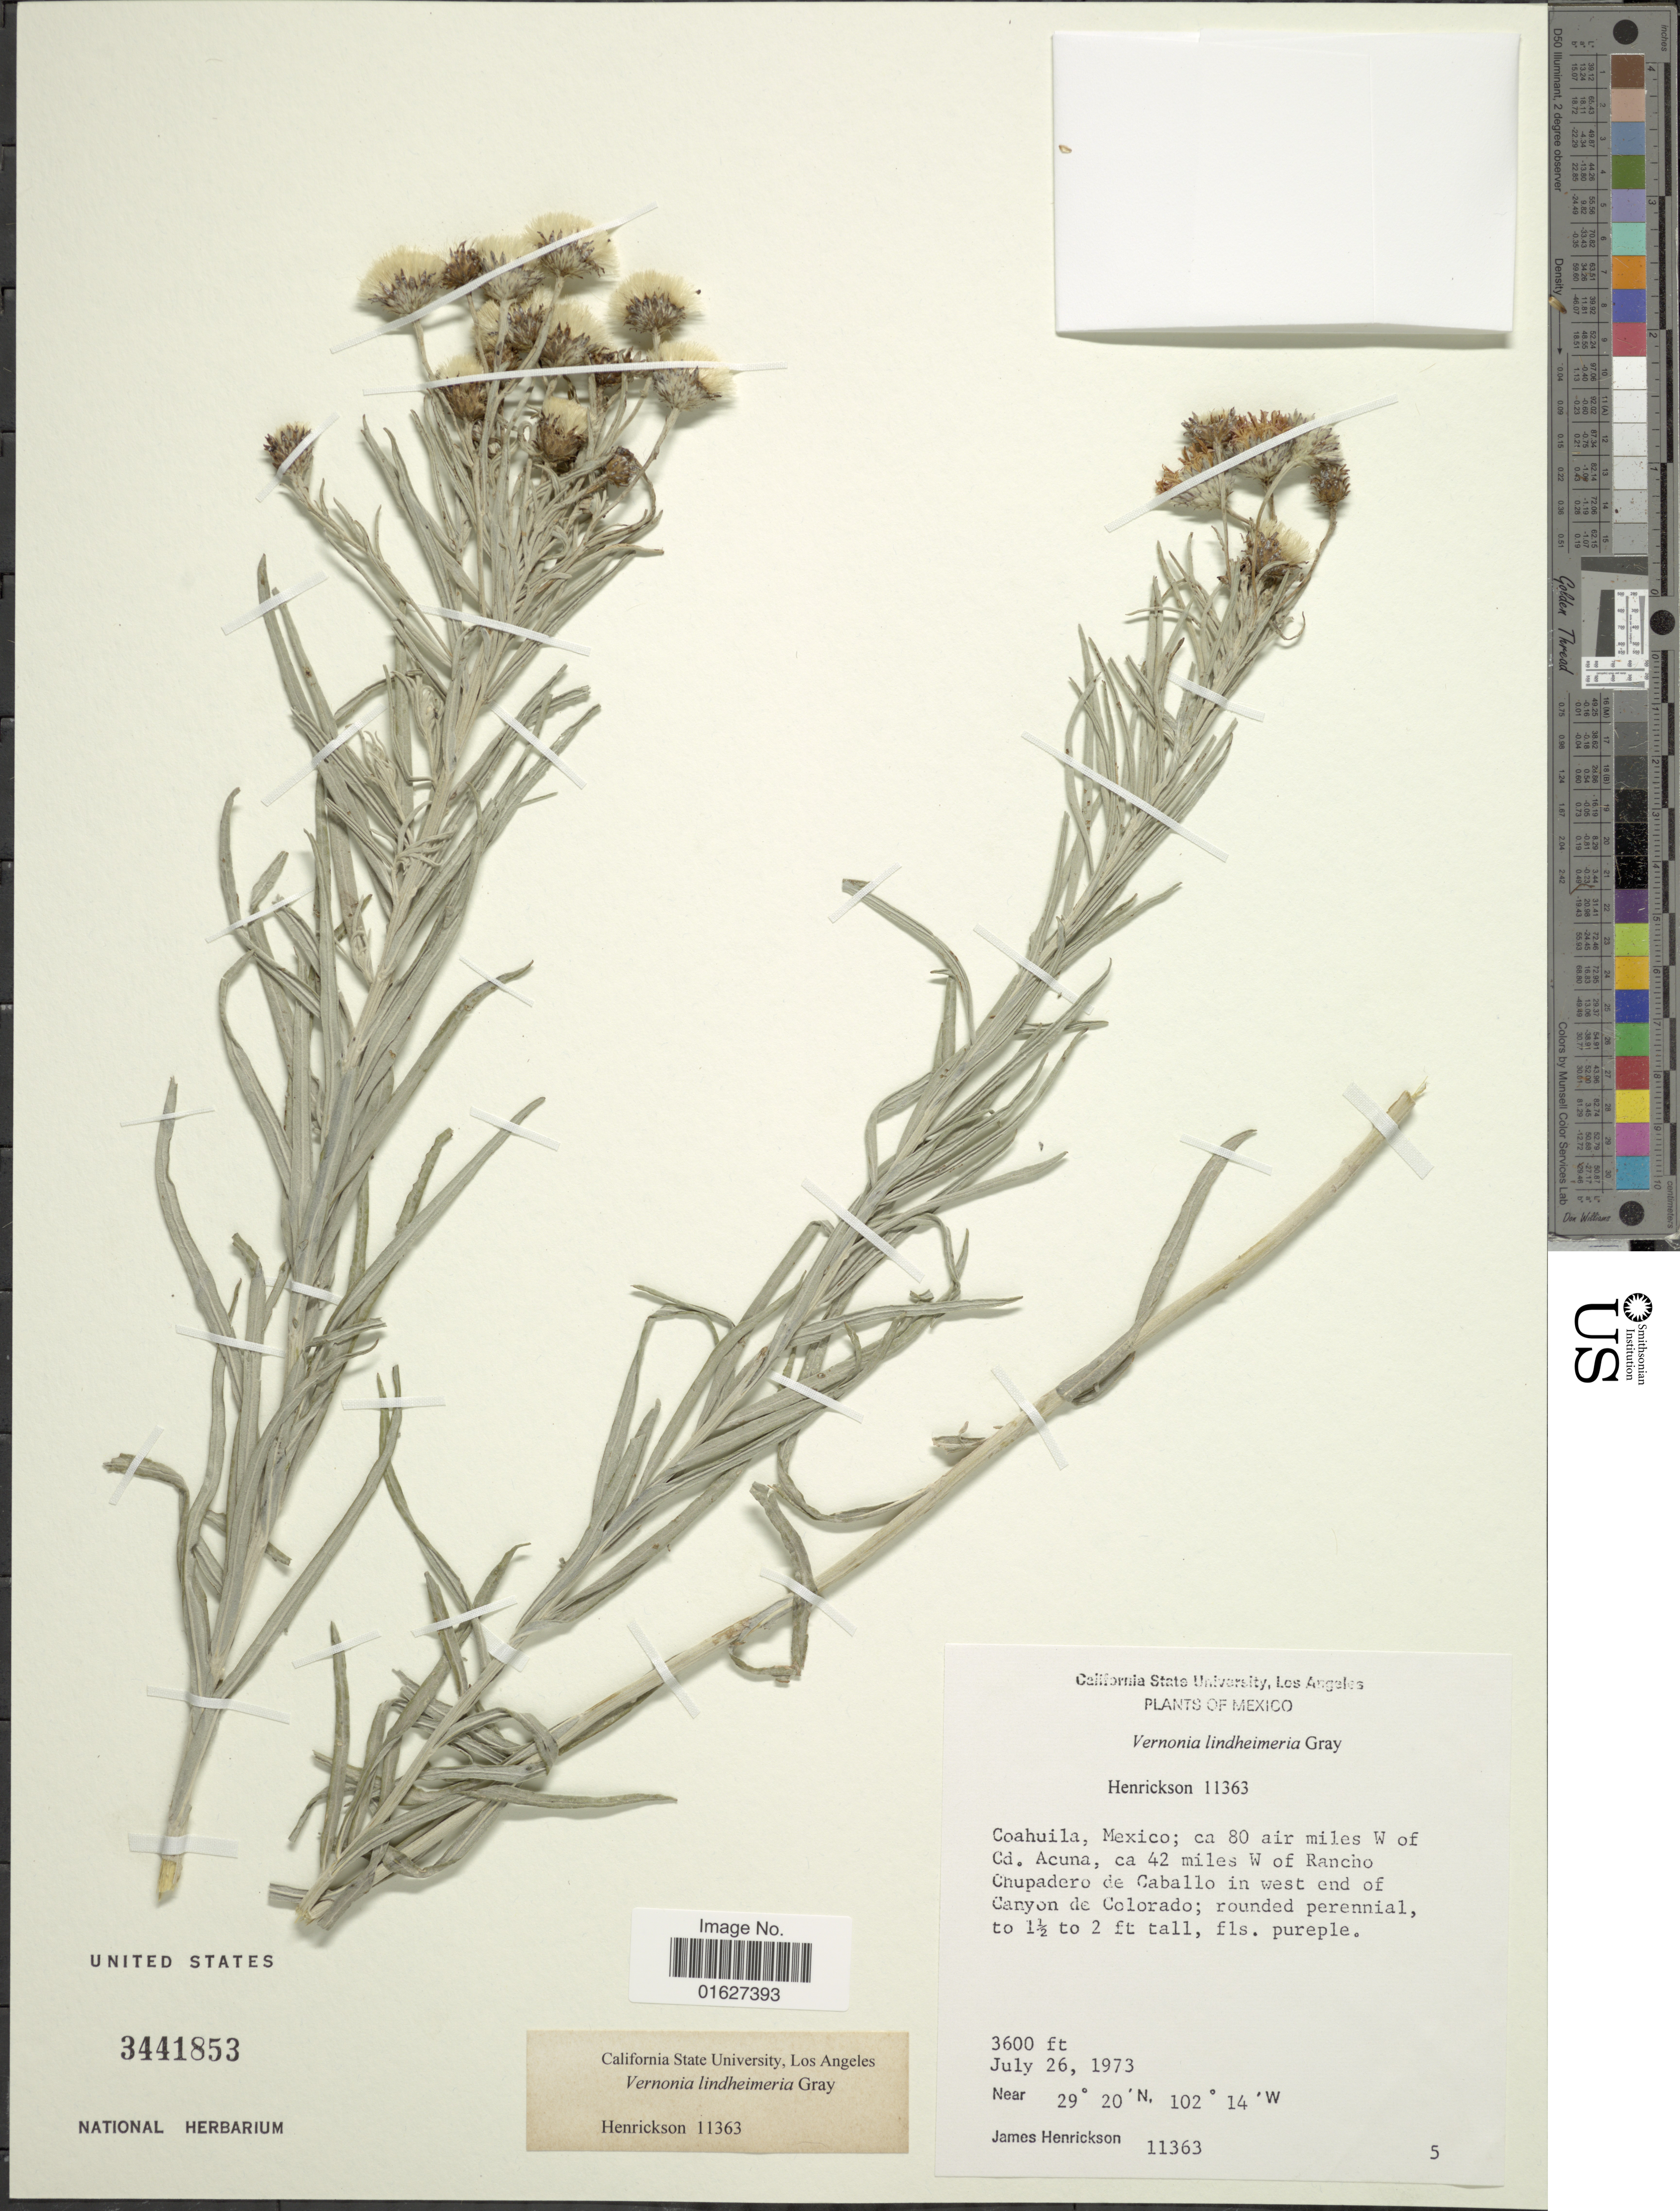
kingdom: Plantae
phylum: Tracheophyta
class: Magnoliopsida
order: Asterales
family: Asteraceae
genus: Vernonia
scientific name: Vernonia larseniae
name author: B.L. King & S.B. Jones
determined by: Renon, Polla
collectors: J. S. Henrickson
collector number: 11363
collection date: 1973-07-26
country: Mexico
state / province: México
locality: Mexico. Coahuila, Mexico; ca 80 air miles W of Cd. Acuna, ca 42 miles W of Rancho Chupadero de Caballo in west end of Canyon de Colorado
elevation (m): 1097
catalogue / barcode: US 3441853